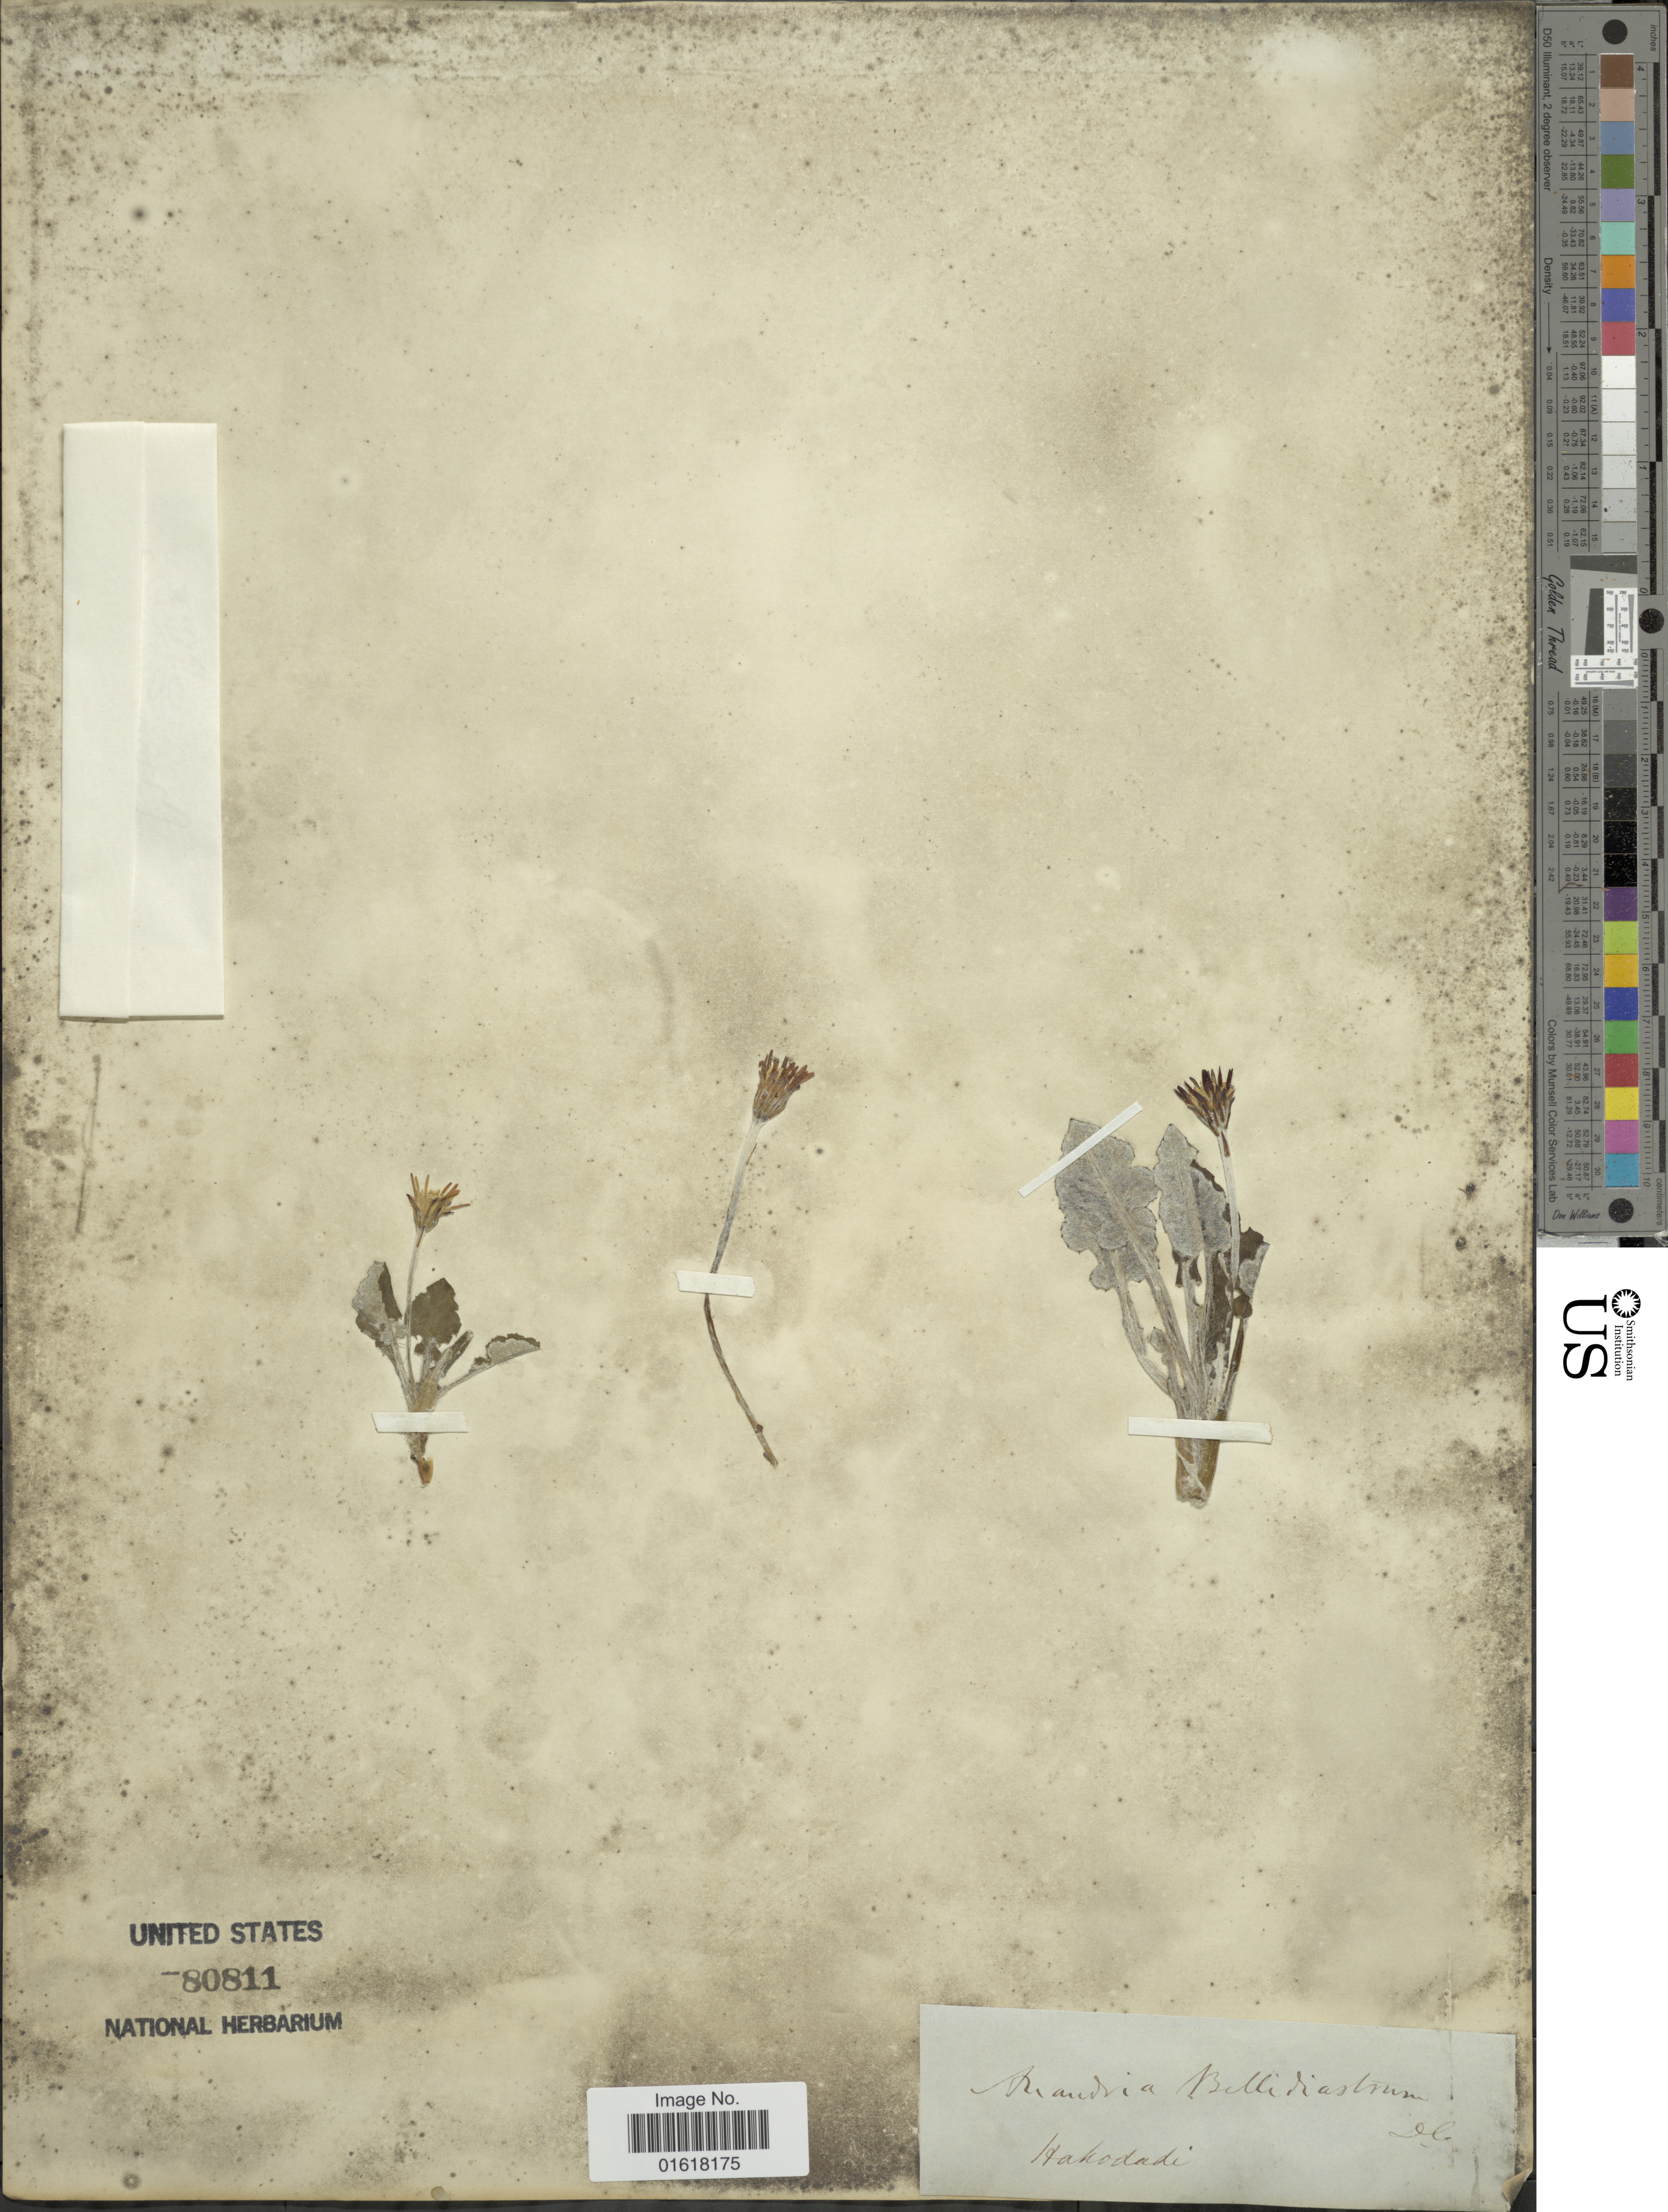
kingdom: Plantae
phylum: Tracheophyta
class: Magnoliopsida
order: Asterales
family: Asteraceae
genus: Leibnitzia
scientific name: Leibnitzia anandria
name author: (L.) Nakai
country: Japan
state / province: Hokkaidō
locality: Hakodadi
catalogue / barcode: US 80811